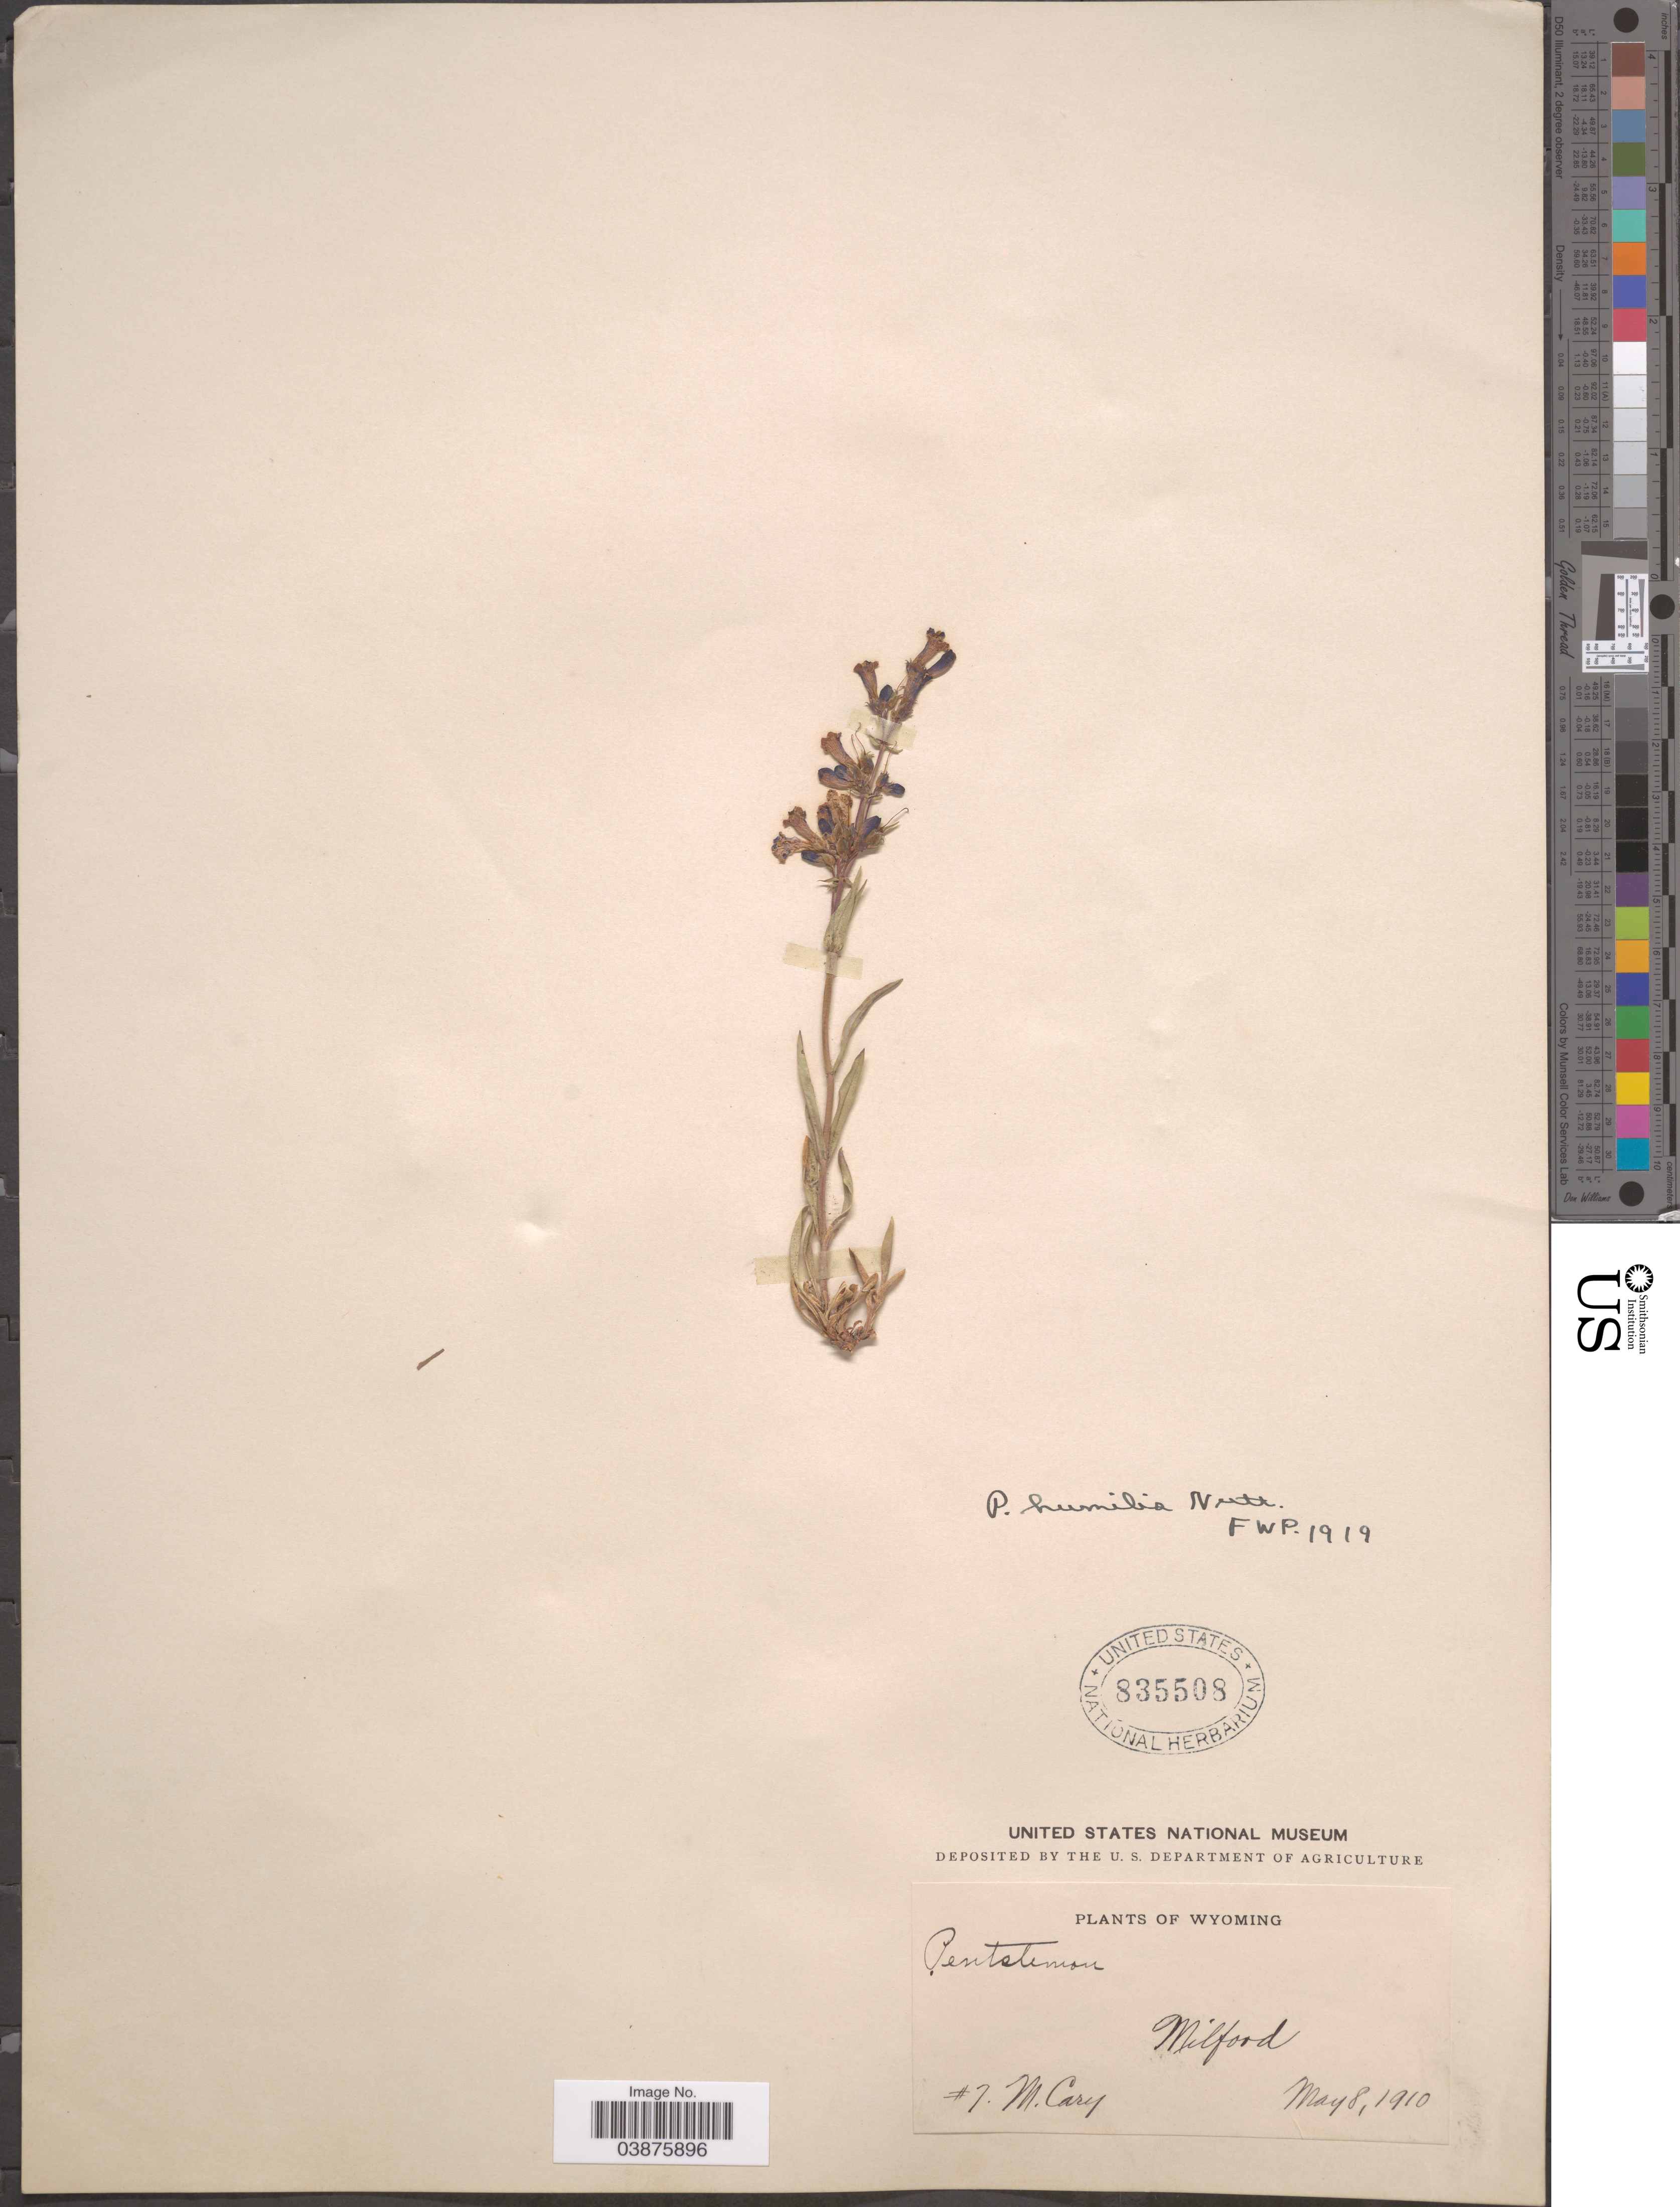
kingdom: Plantae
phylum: Tracheophyta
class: Magnoliopsida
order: Lamiales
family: Plantaginaceae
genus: Penstemon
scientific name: Penstemon humilis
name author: Nutt. ex A. Gray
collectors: M. Cary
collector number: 7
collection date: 1910-05-08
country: United States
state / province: Wyoming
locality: Milford.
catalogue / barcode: US 835508